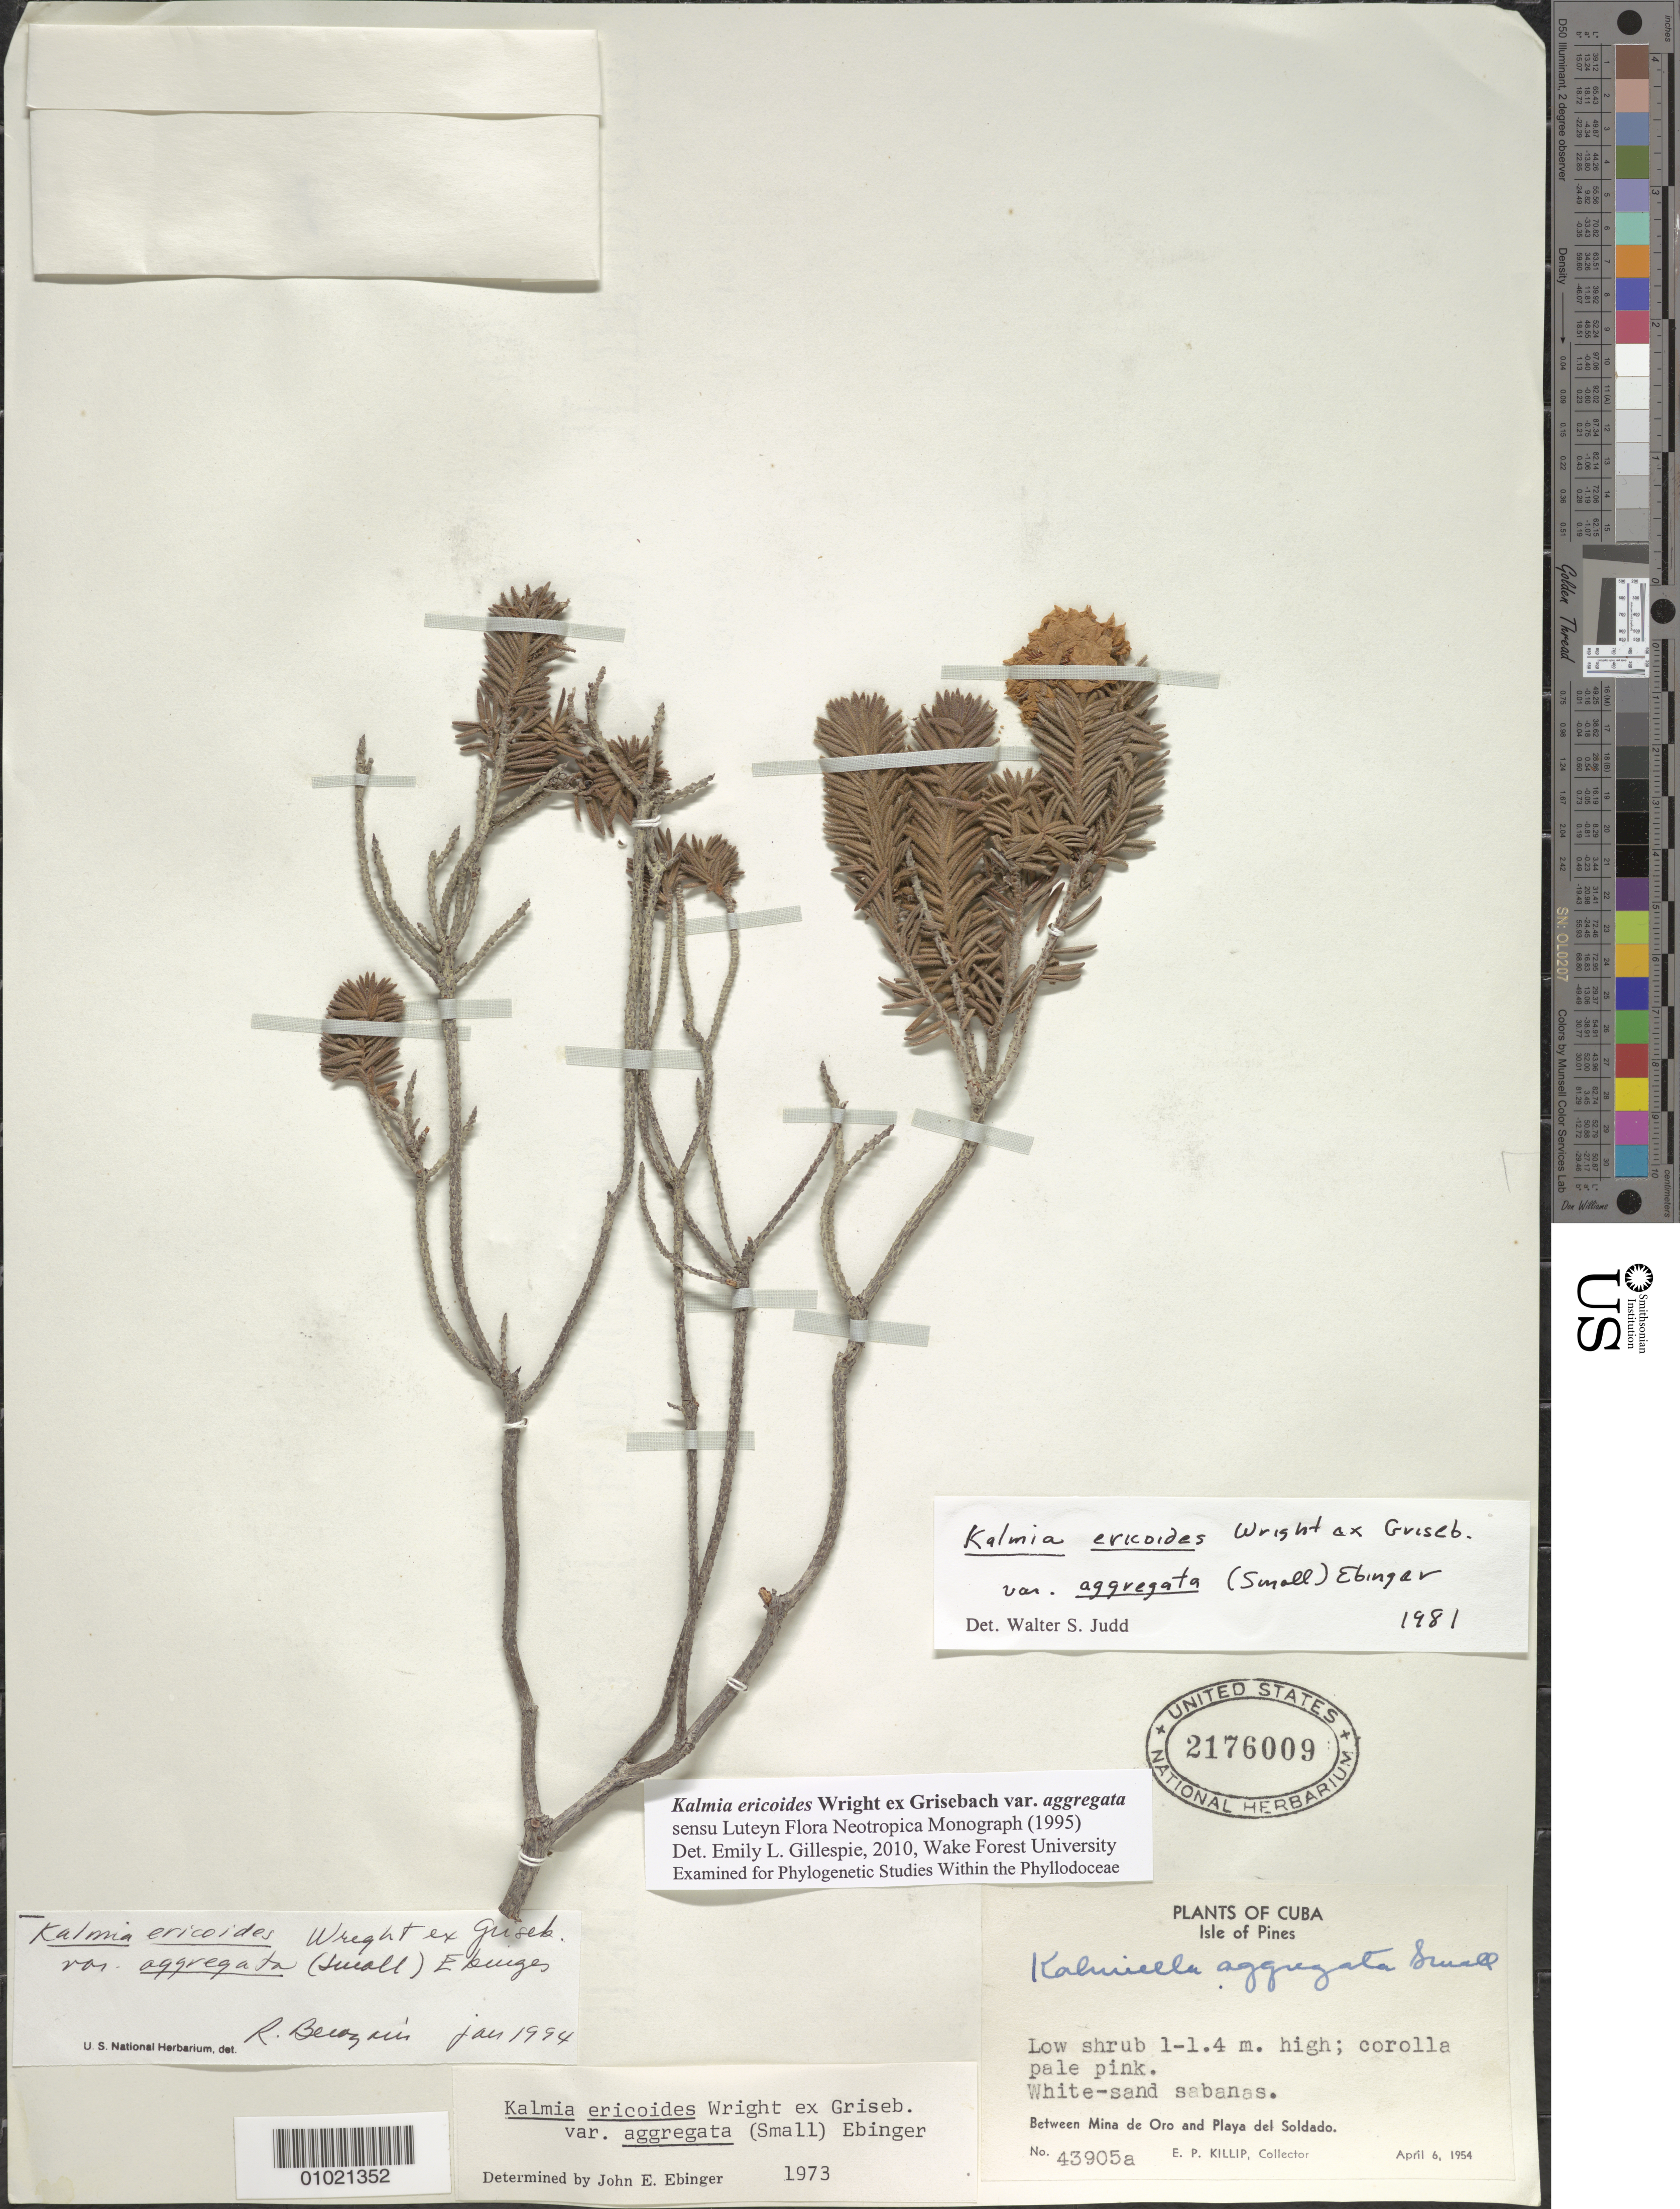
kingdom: Plantae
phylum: Tracheophyta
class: Magnoliopsida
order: Ericales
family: Ericaceae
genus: Kalmia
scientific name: Kalmia ericoides var. aggregata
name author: (Small) Ebinger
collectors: E. P. Killip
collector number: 43905 a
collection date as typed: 06 Apr 1954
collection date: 1954-04-06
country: Cuba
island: Isla de la Juventud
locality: Isle of Pines, between Mina de Oro and Playa del Soldado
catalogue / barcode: US 2176009